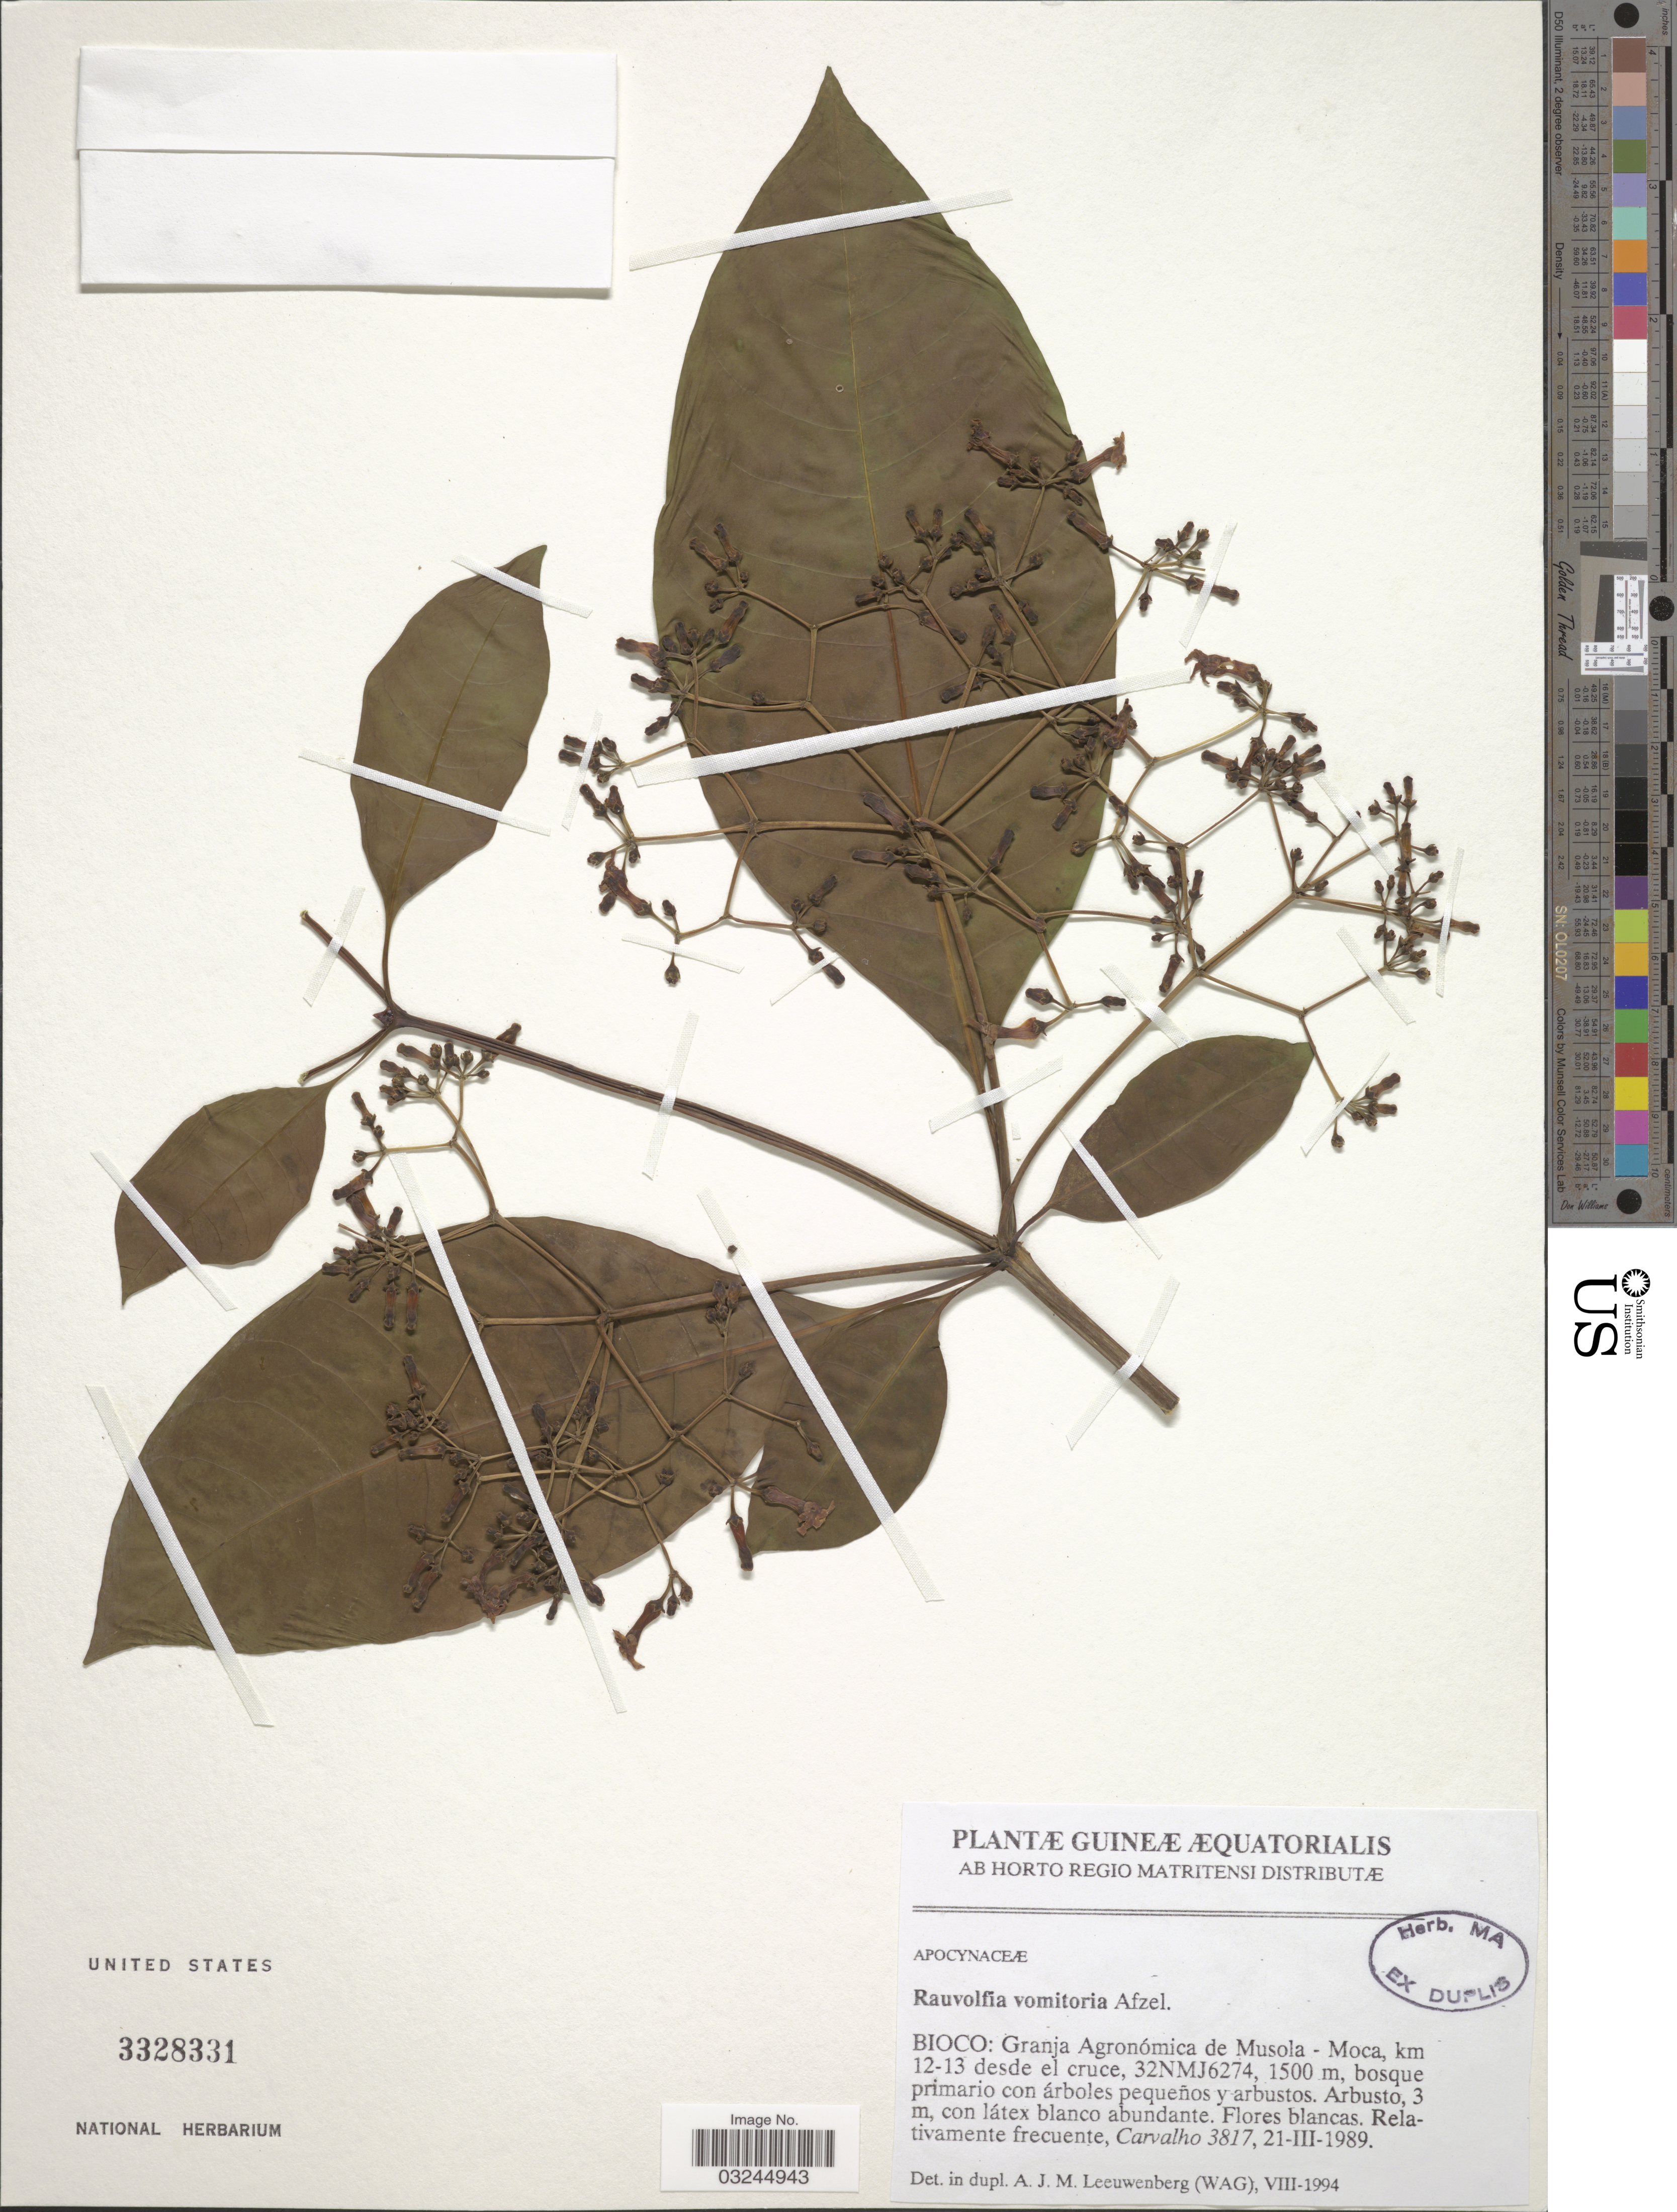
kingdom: Plantae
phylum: Tracheophyta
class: Magnoliopsida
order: Gentianales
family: Apocynaceae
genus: Rauvolfia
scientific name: Rauvolfia vomitoria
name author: Afzel.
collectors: Carvalho, --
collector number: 3817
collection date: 1989-03-21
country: Equatorial Guinea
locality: Bioco: Granja Agronómica de Musola - Moca, km 12-13 desde el cruce, 32NMJ6274.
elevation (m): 1500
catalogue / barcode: US 3328331